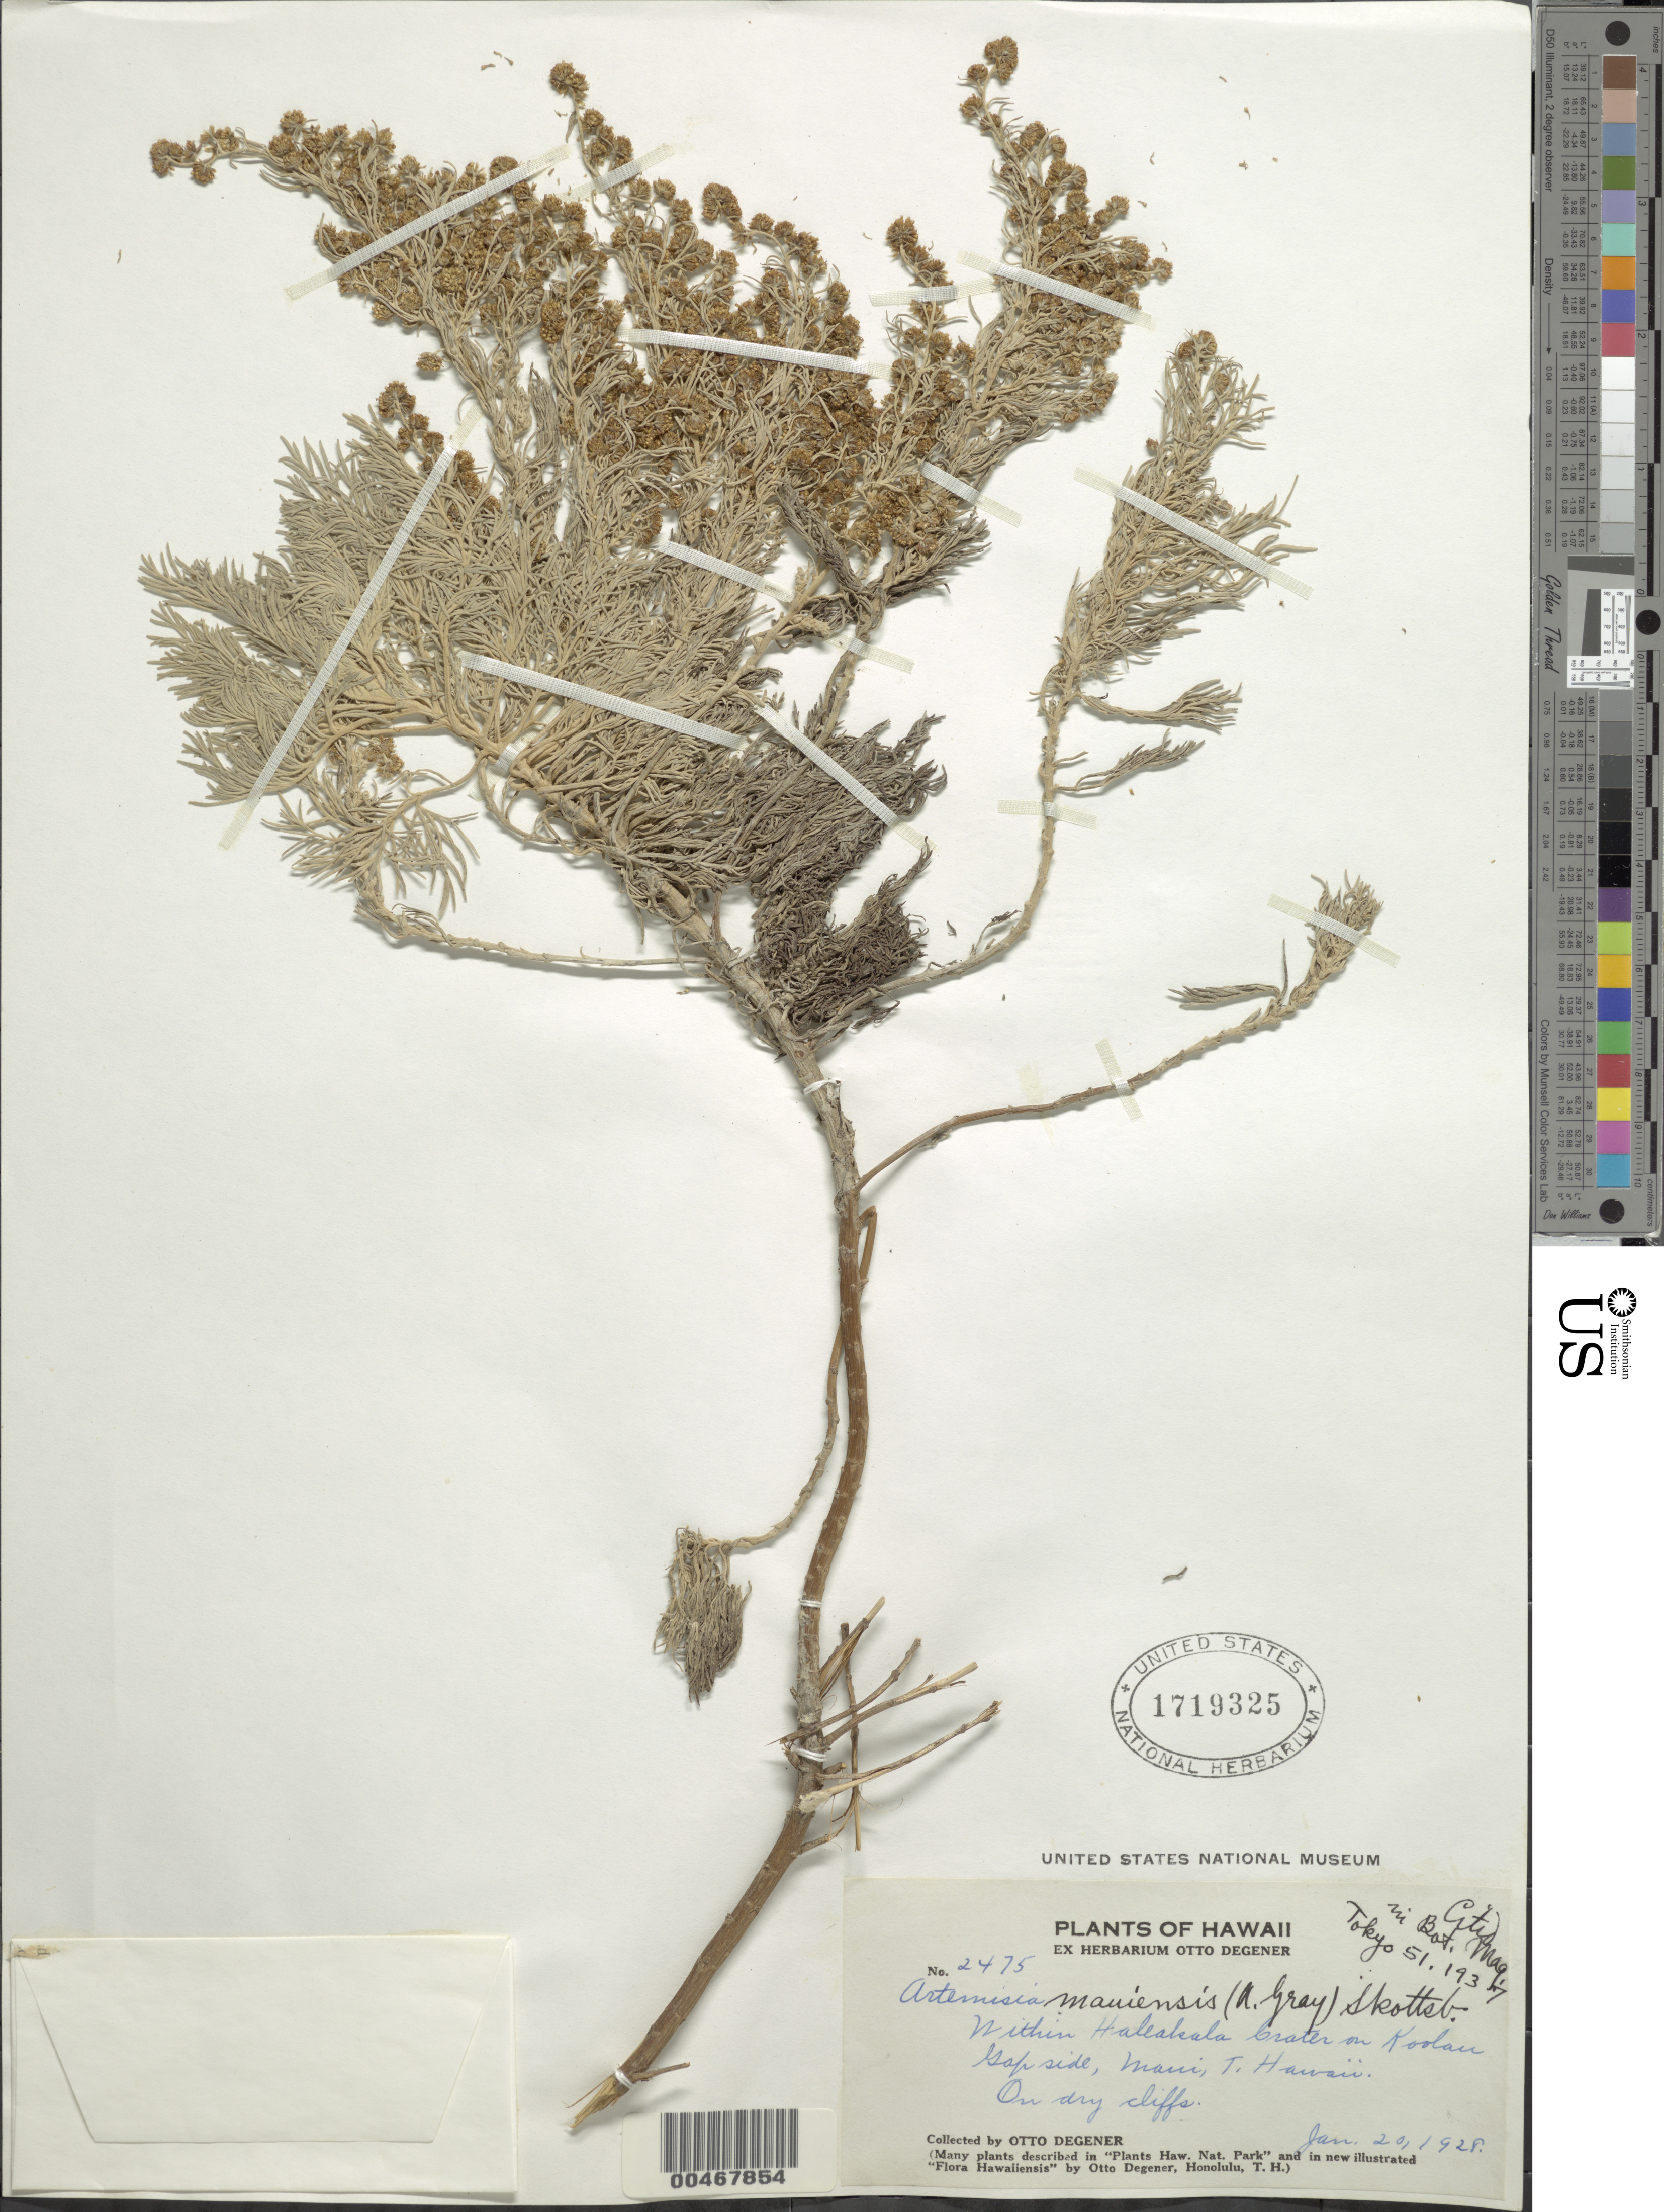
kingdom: Plantae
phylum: Tracheophyta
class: Magnoliopsida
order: Asterales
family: Asteraceae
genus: Artemisia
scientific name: Artemisia mauiensis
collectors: O. Degener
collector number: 2475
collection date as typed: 20 Jan 1928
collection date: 1928-01-20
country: United States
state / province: Hawaii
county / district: Maui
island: Maui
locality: On dry cliffs within Haleakala Crater on Koolau Gap side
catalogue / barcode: US 1719325